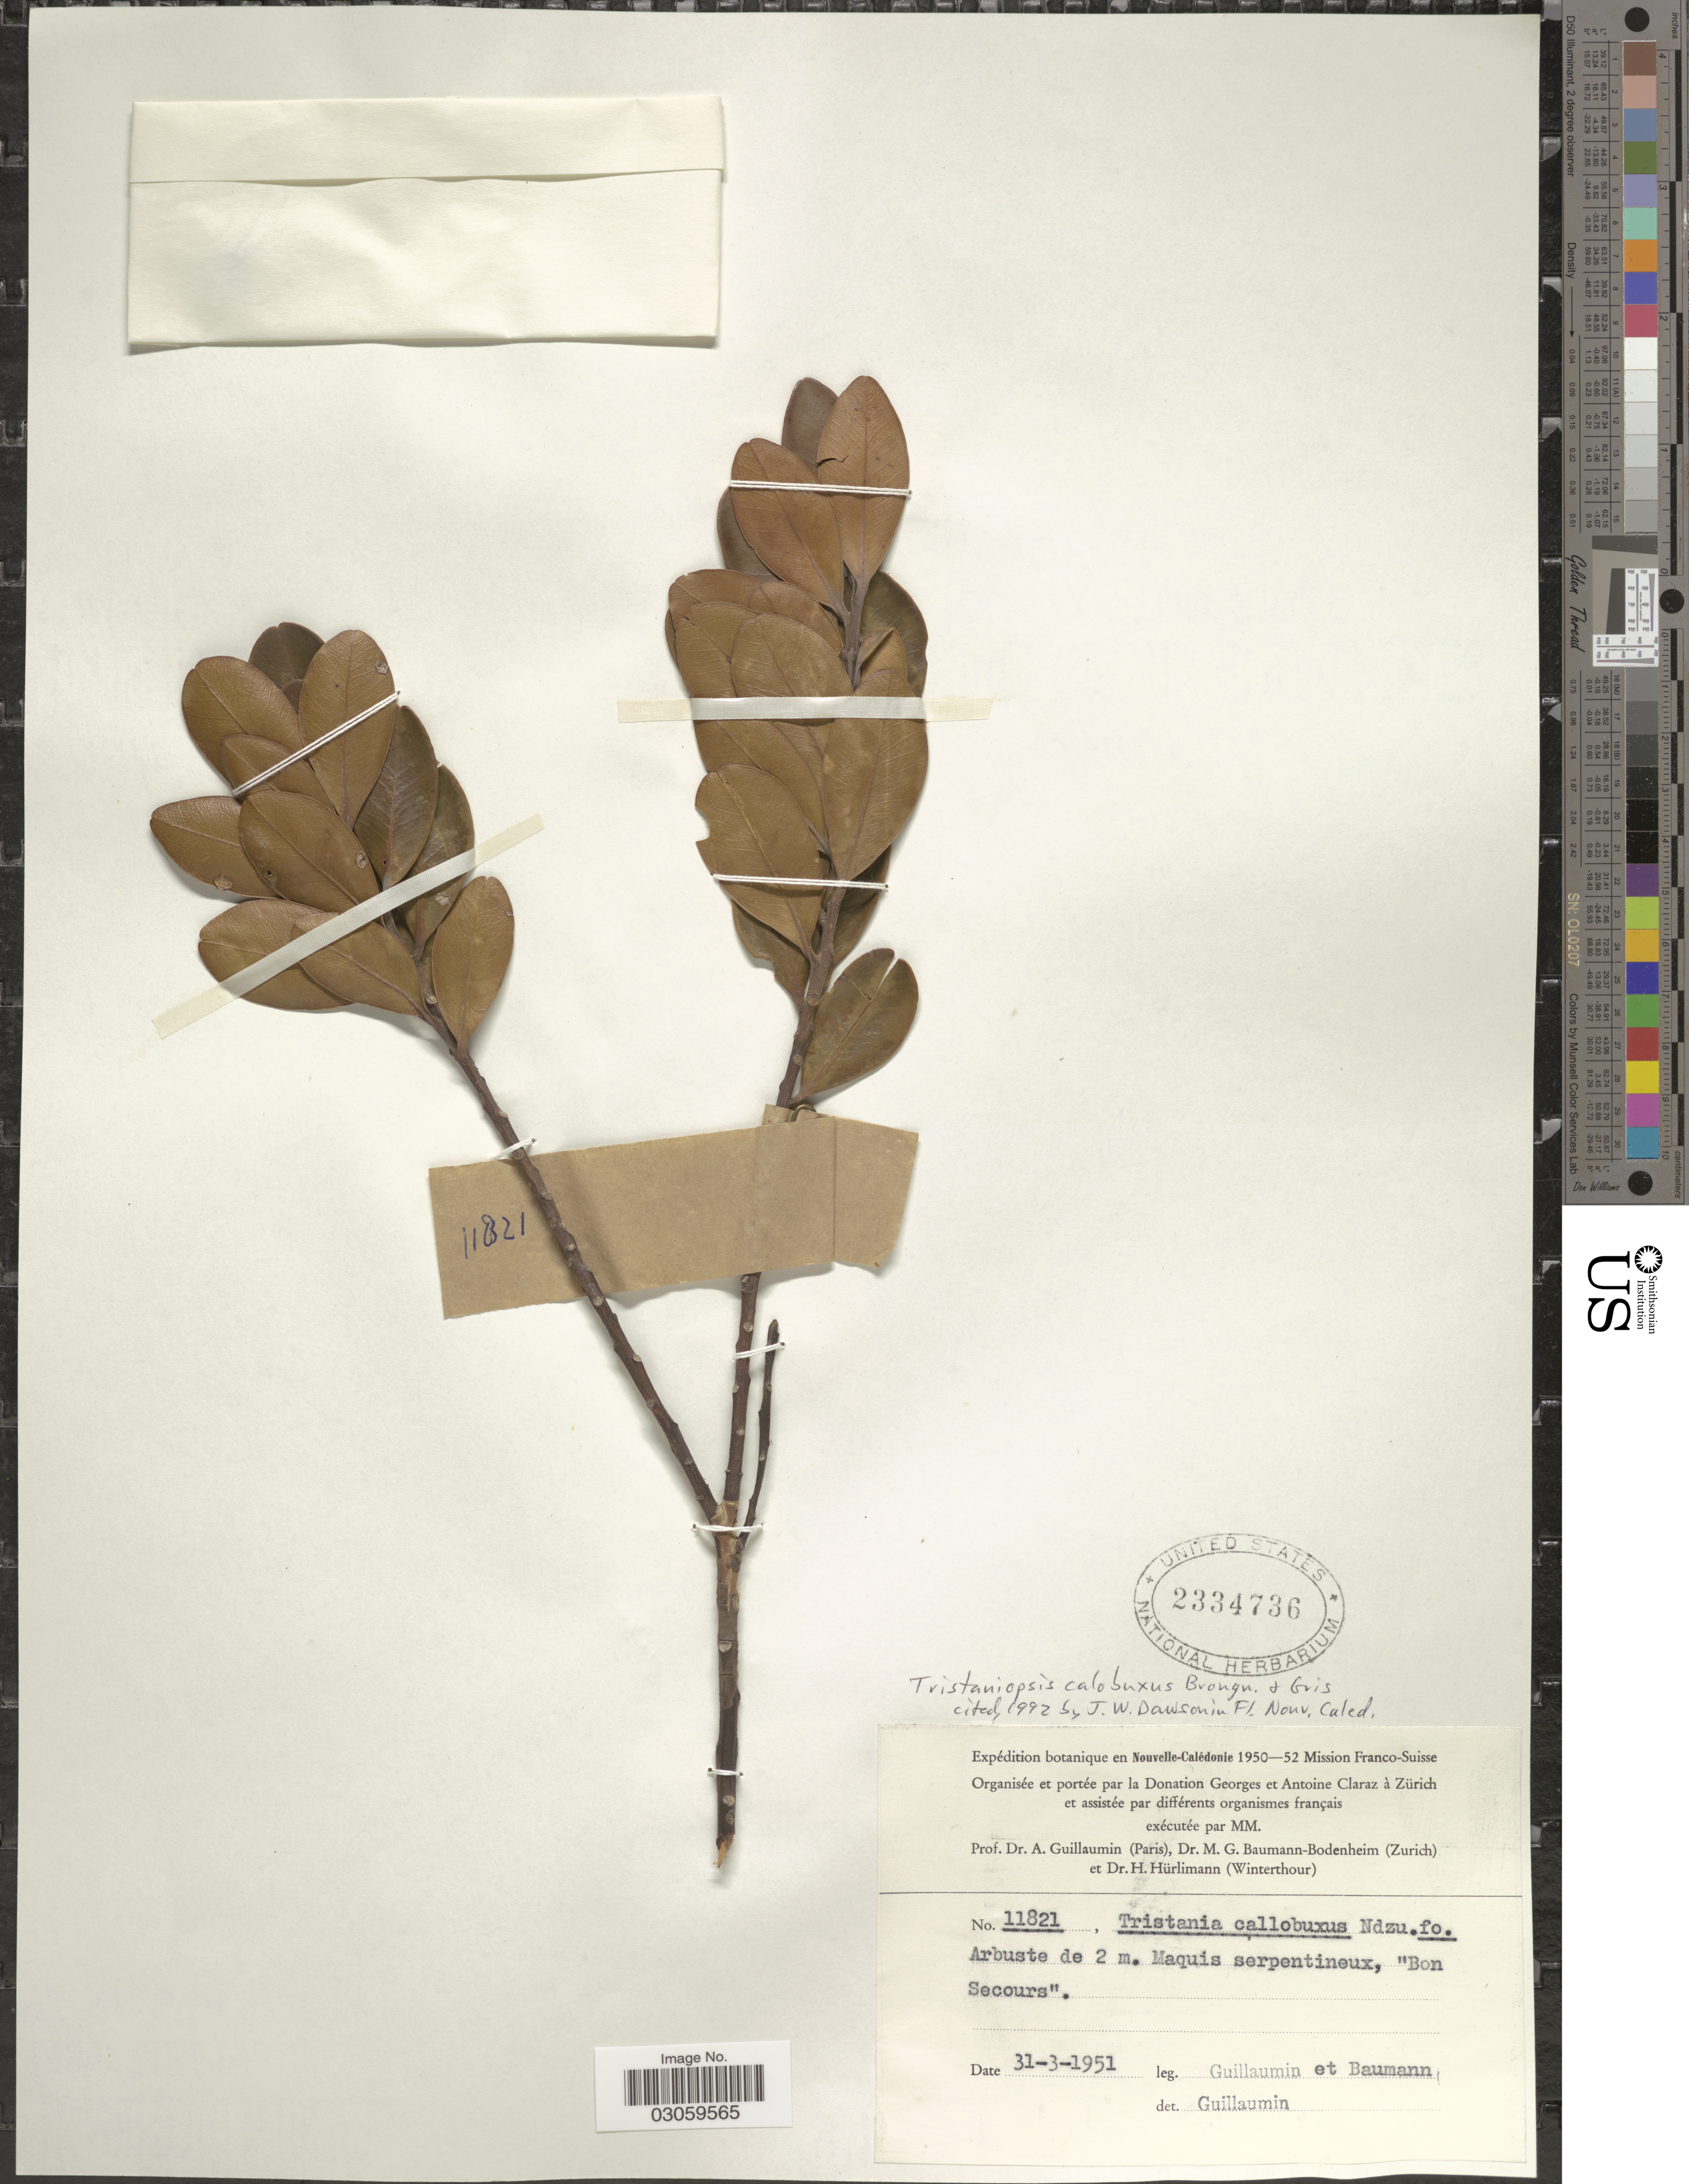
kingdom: Plantae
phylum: Tracheophyta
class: Magnoliopsida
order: Myrtales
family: Myrtaceae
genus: Tristaniopsis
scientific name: Tristaniopsis callobuxus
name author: Brongn. & Gris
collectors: A. Guillaumin & M. G. Baumann-Bodenheim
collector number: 11821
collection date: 1951-03-31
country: New Caledonia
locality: Nouvelle-Calédonie. Maquis serpentineux, "Bon Secours".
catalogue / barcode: US 2334736